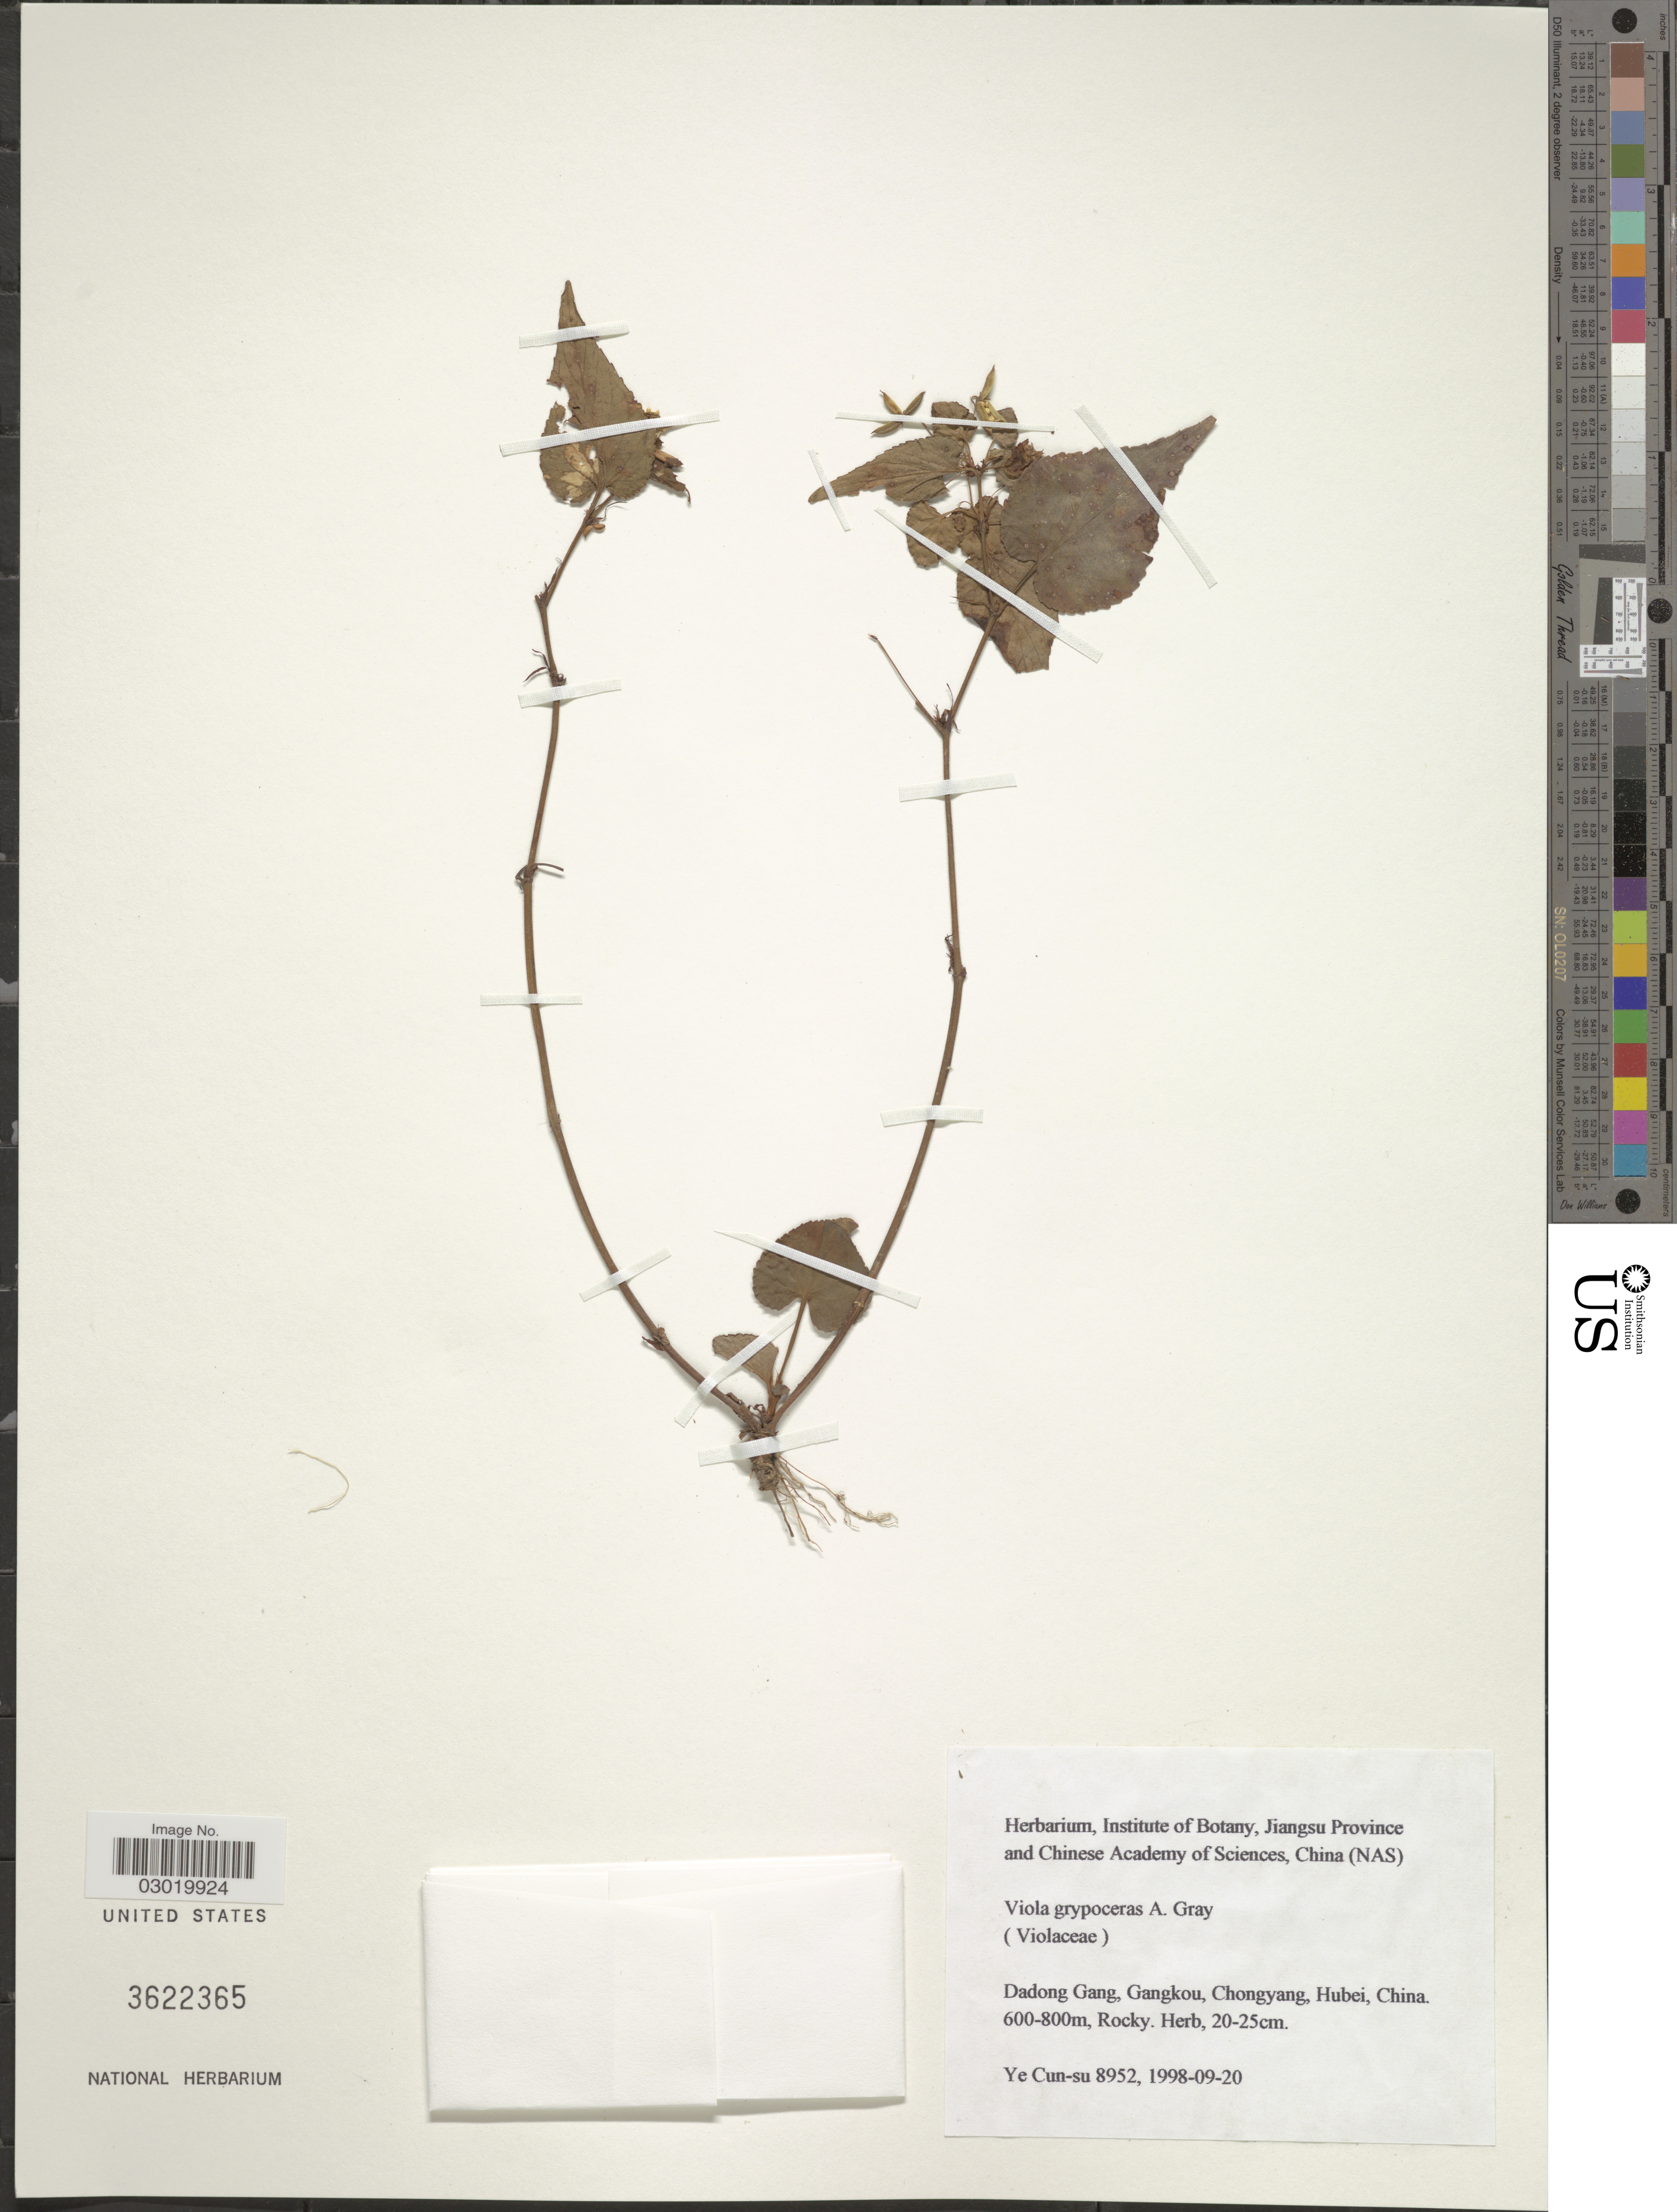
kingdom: Plantae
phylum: Tracheophyta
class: Magnoliopsida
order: Malpighiales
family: Violaceae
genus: Viola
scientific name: Viola grypoceras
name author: A. Gray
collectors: Ye Cun-su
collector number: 8952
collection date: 1998-09-20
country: China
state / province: Hubei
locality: Dadong Gang, Gangkou, Chongyang, Hubei.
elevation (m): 600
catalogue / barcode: US 3622365